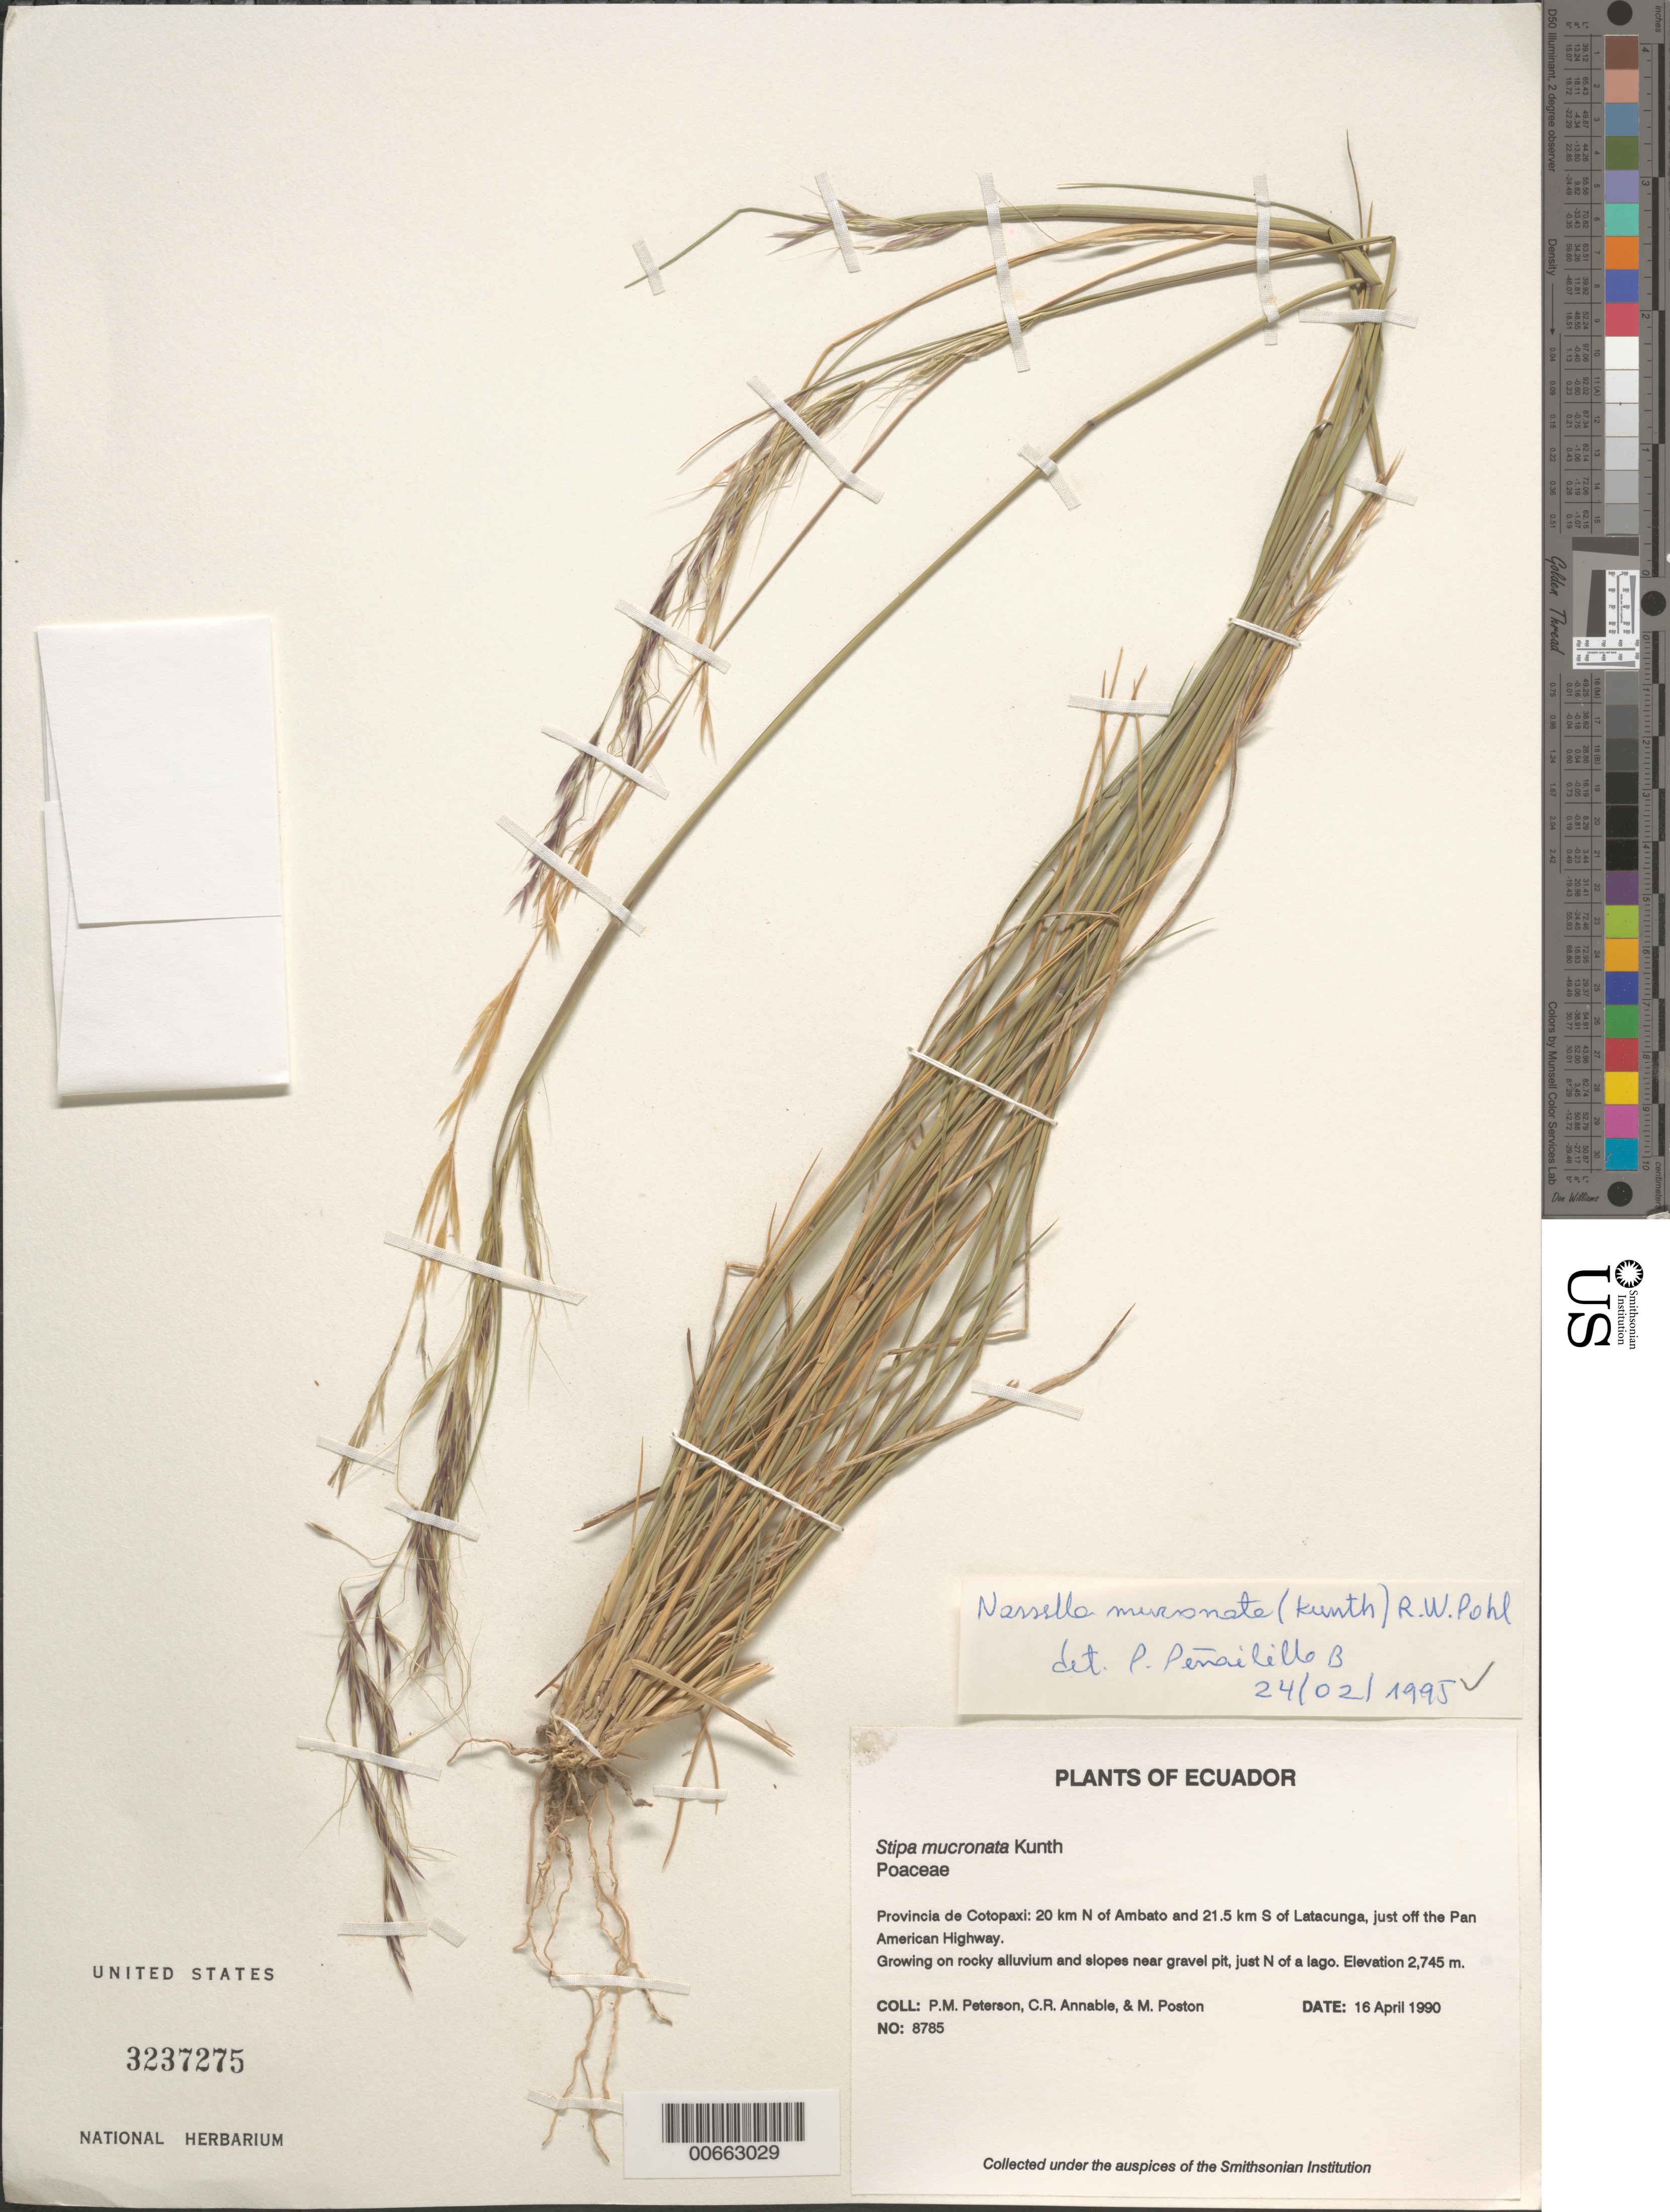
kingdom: Plantae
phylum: Tracheophyta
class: Liliopsida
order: Poales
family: Poaceae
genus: Nassella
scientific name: Nassella mucronata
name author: (Kunth) R.W. Pohl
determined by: Peñailillo B., P.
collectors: P. M. Peterson, C. R. Annable & M. Poston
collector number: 08785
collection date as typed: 16 Apr 1990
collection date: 1990-04-16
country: Ecuador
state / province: Cotopaxi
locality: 20 km N of Ambato and 21.5 km S of Latacunga, just off the Pan American Highway.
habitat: Growing on rocky alluvium and slopes near gravel pit, just N of a lago.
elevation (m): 2745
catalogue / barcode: US 3237275